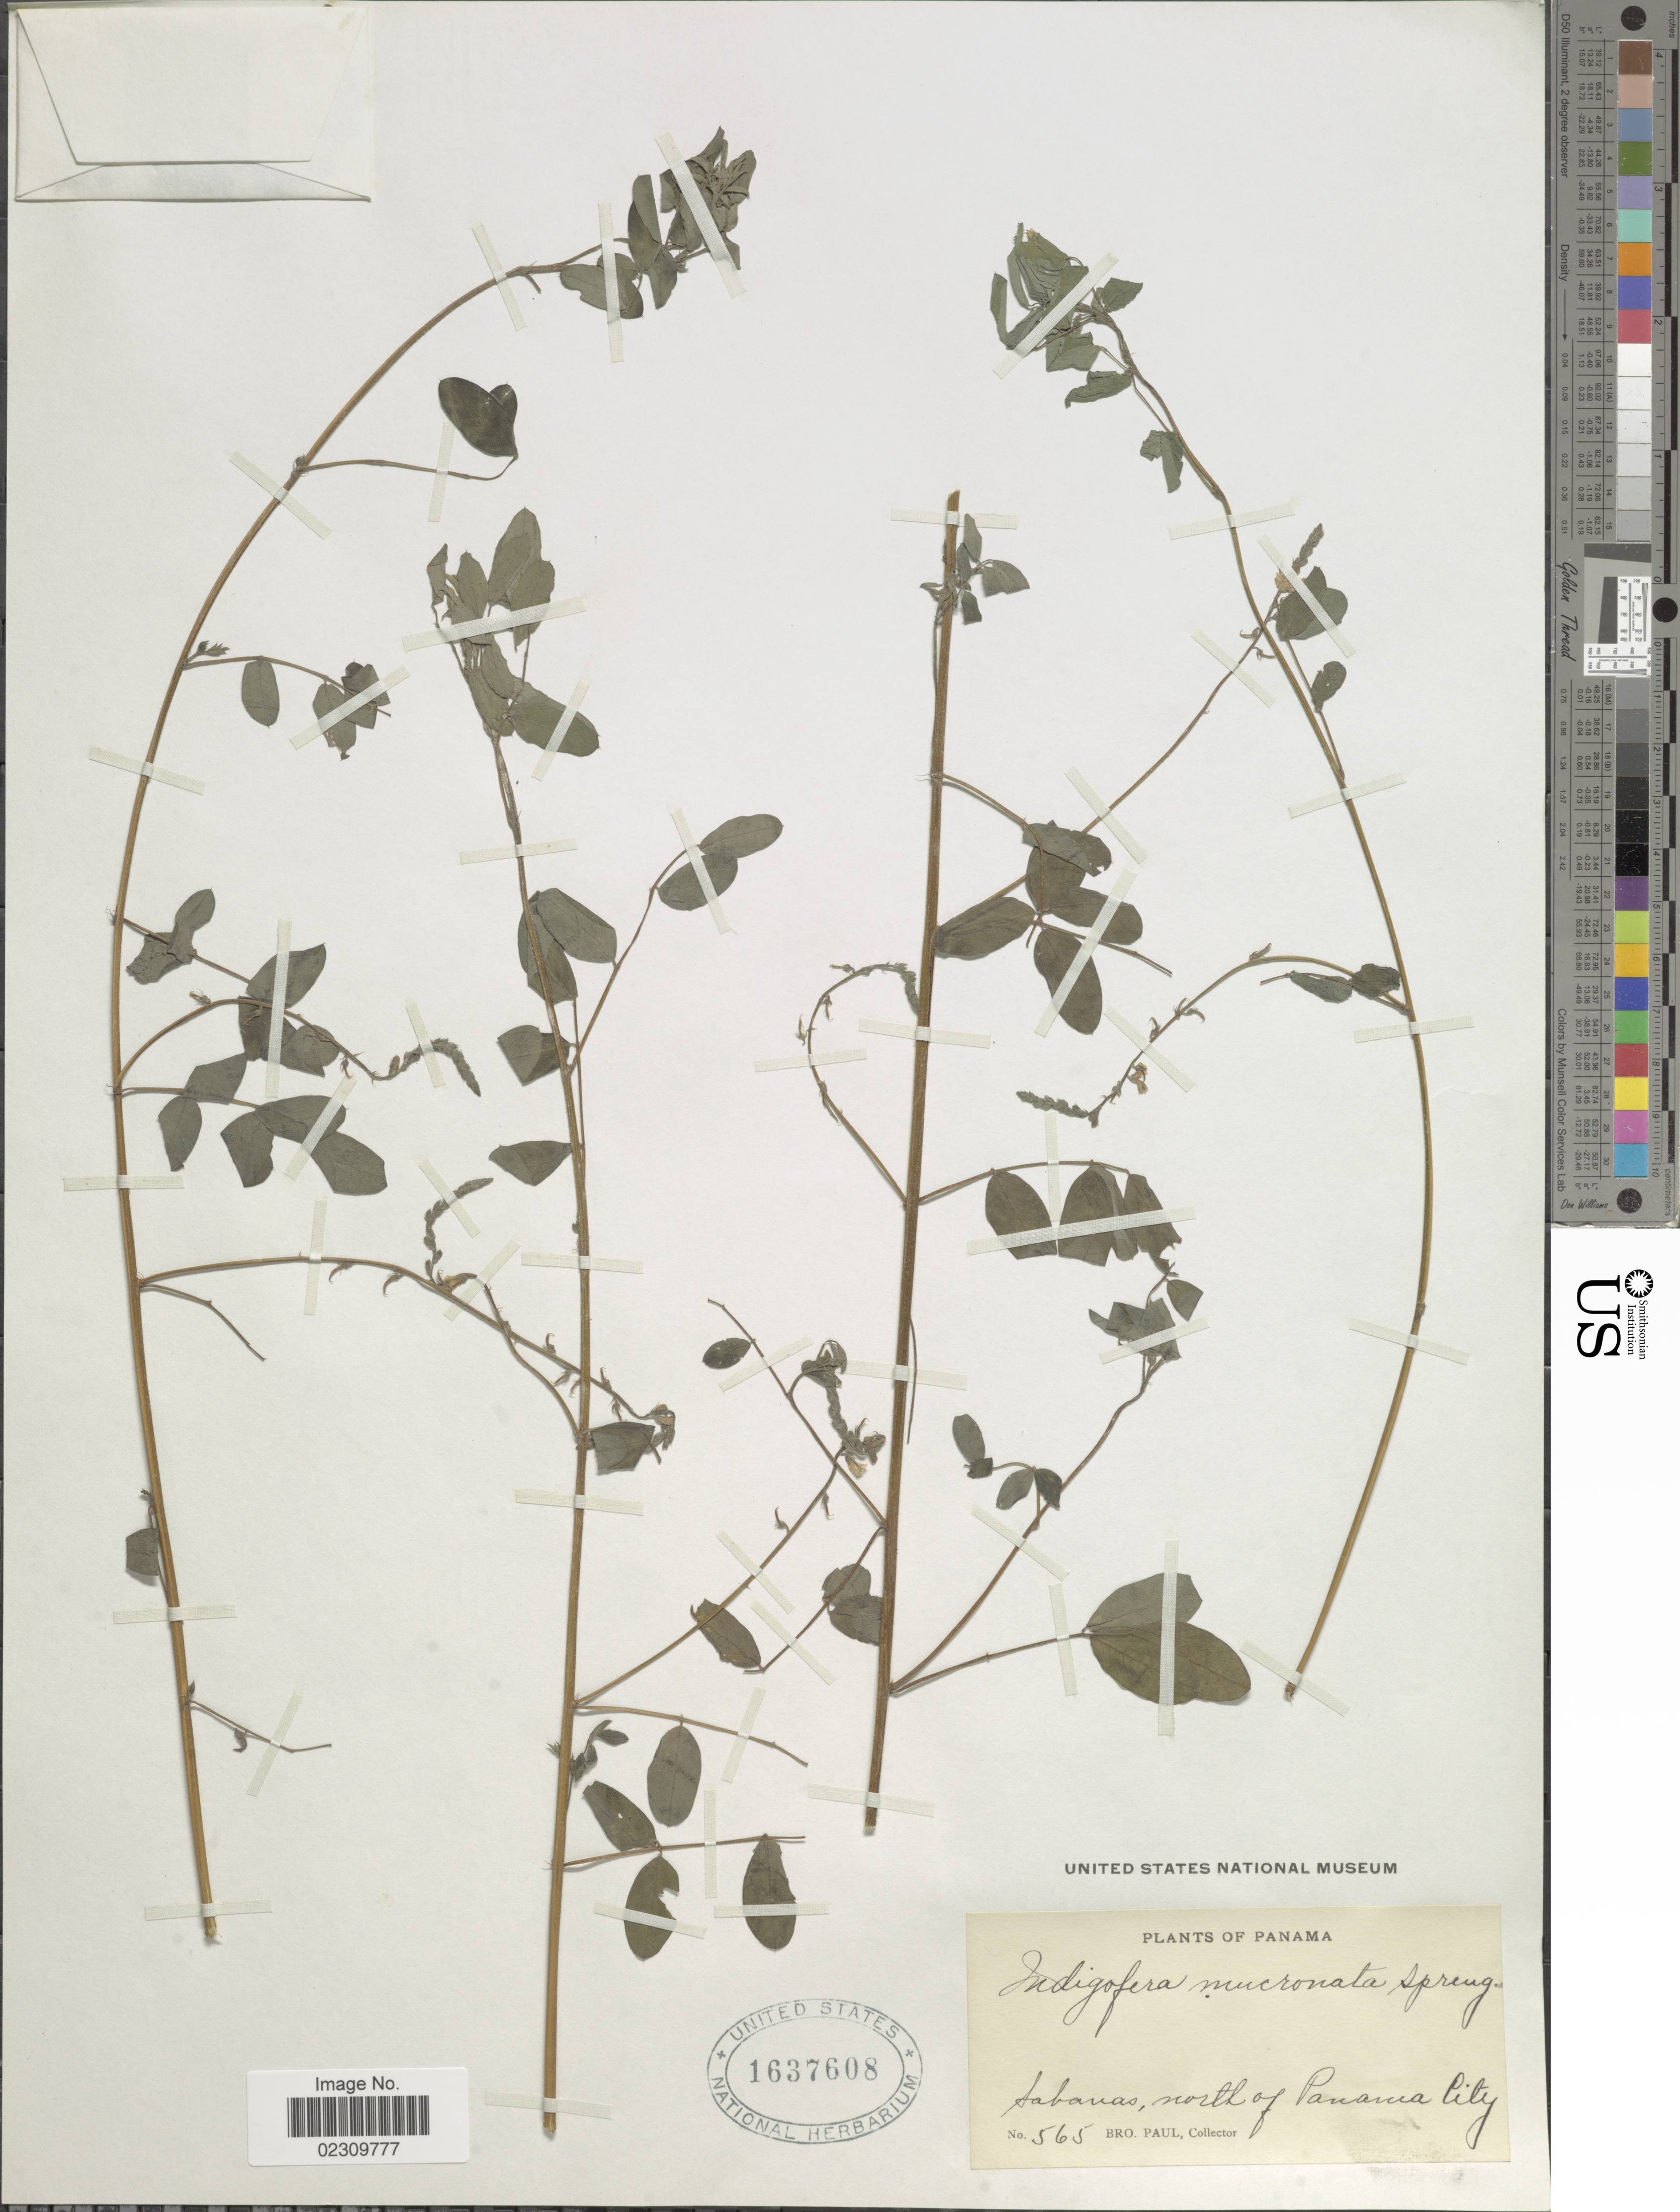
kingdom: Plantae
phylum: Tracheophyta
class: Magnoliopsida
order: Fabales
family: Fabaceae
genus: Indigofera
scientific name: Indigofera mucronata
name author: Lam.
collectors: B. Paul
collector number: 565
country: Panama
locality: Sabanas, north of Panama City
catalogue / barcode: US 1637608